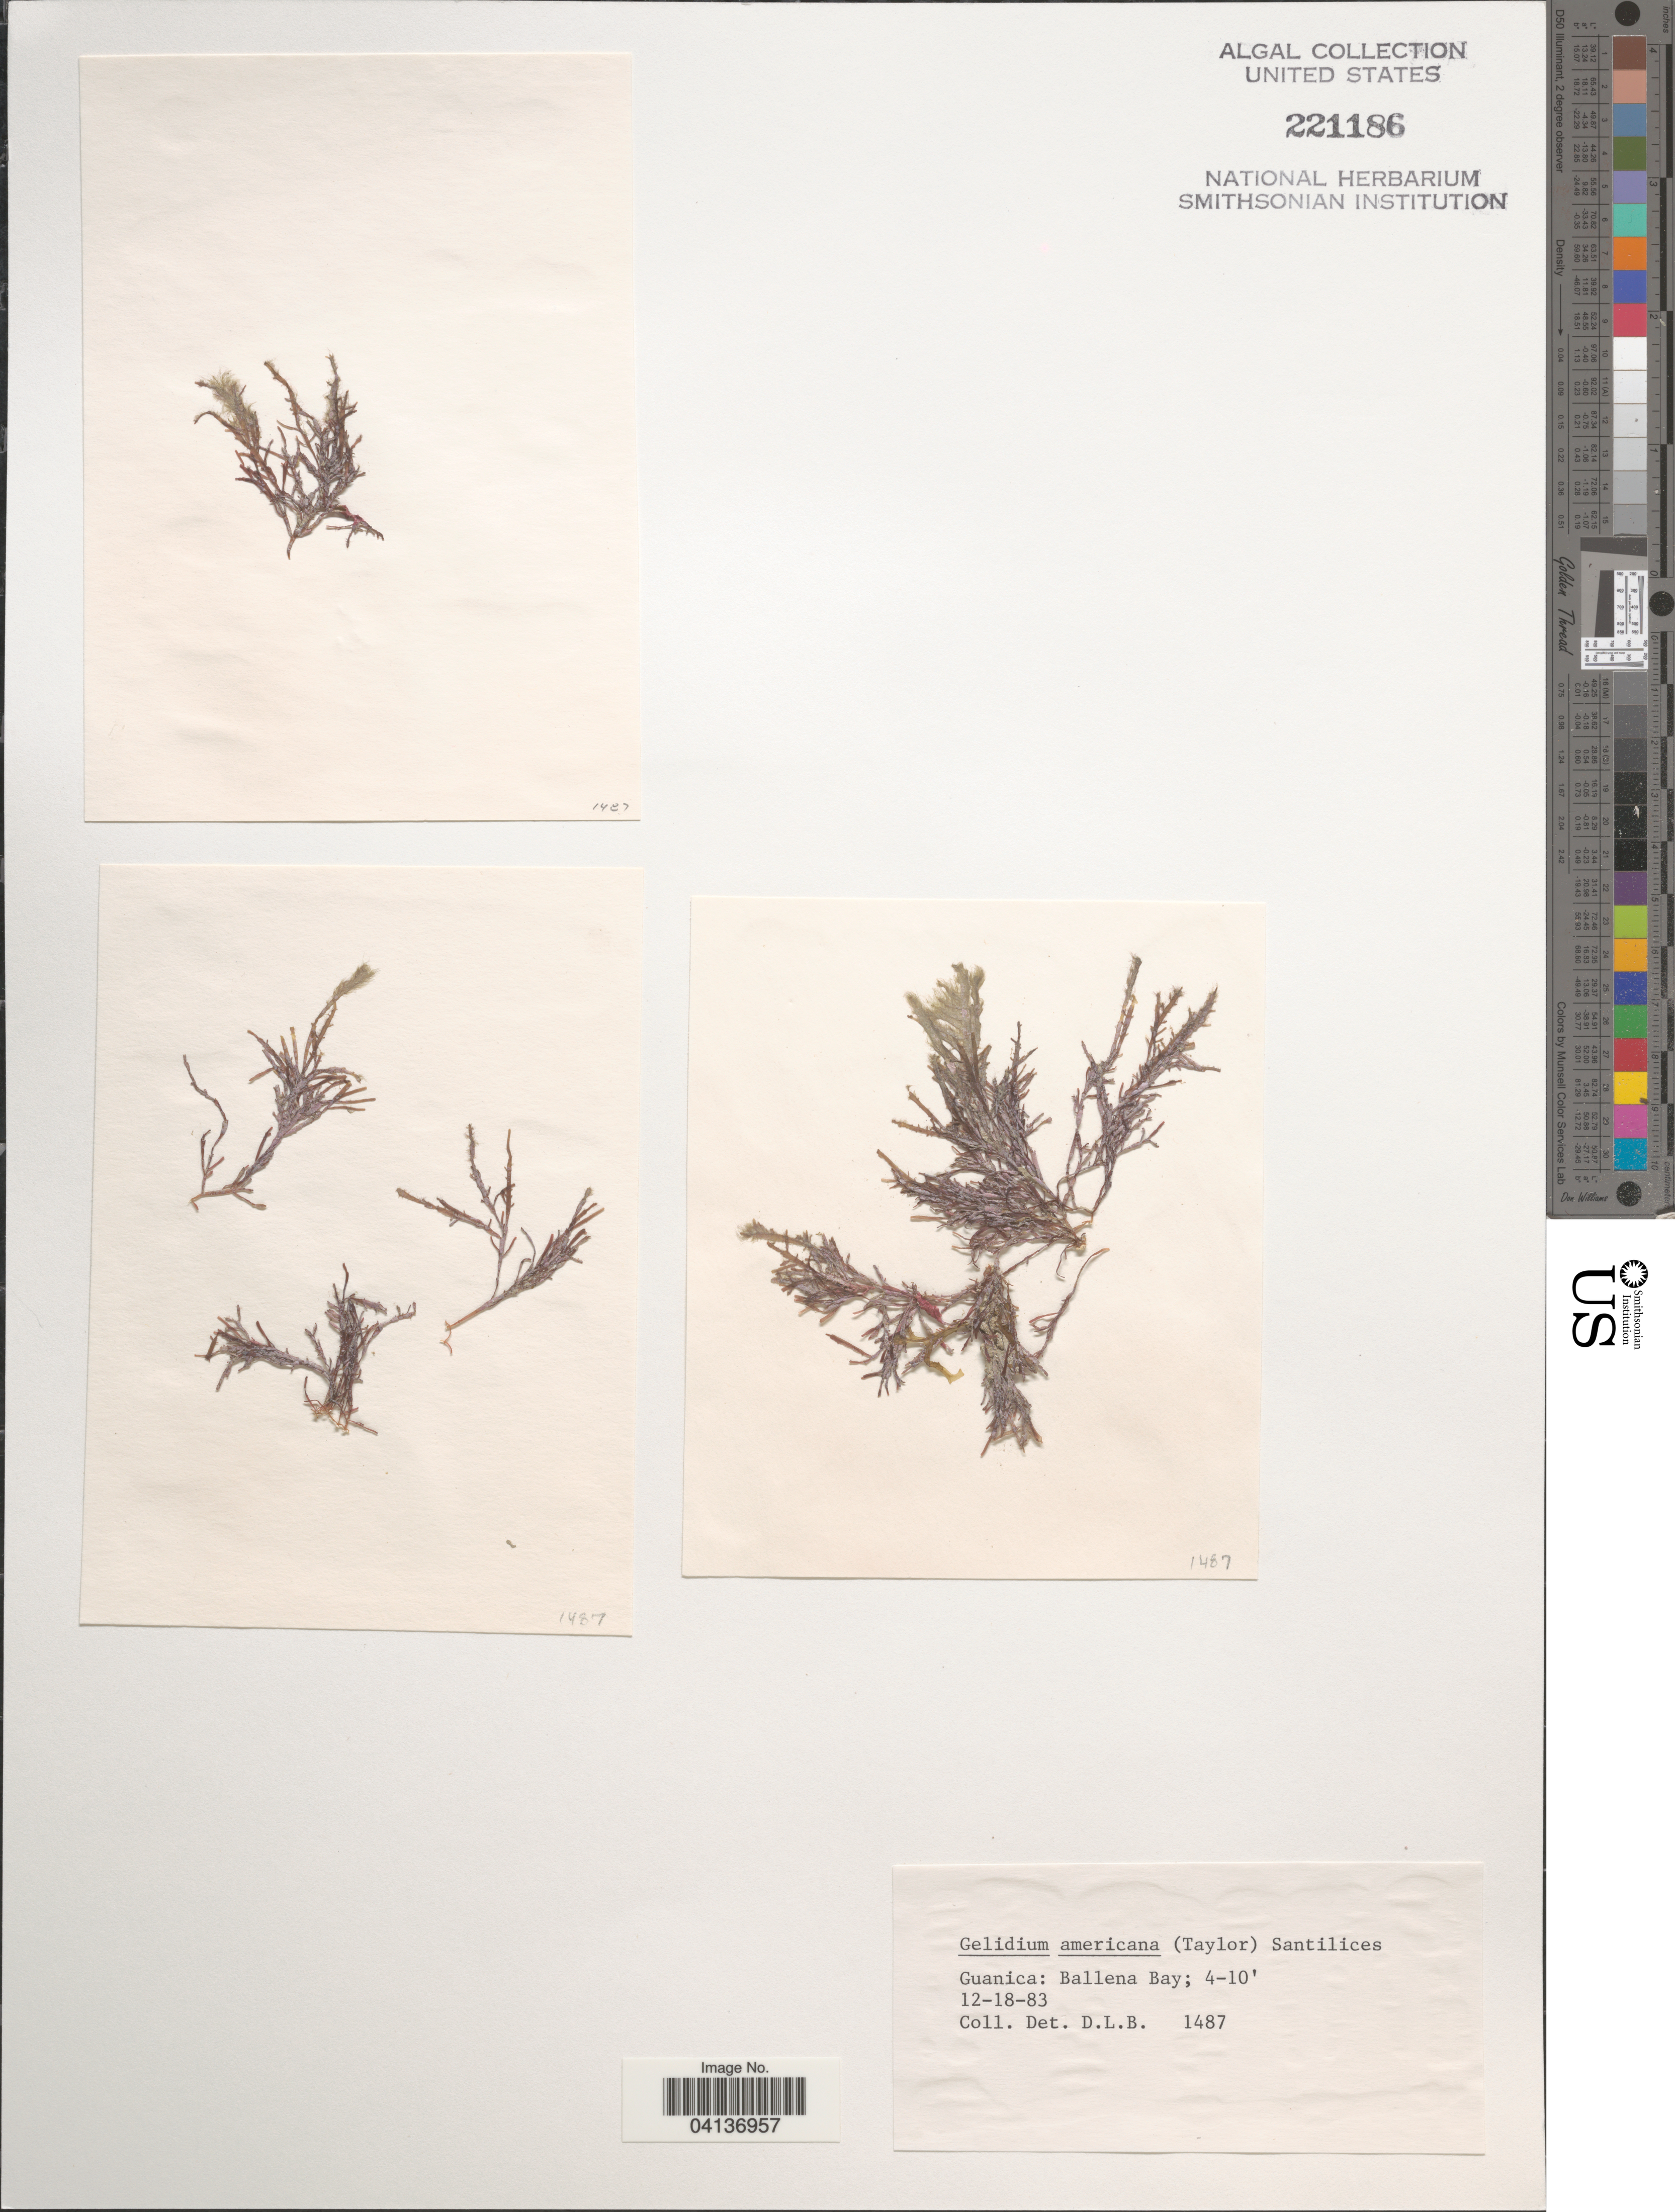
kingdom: Plantae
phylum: Rhodophyta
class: Florideophyceae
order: Gelidiales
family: Gelidiaceae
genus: Gelidium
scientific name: Gelidium americanum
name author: (W.R. Taylor) Santelices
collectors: D. L. B.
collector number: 1487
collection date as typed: Transcribed d/m/y: 18/12/83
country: Puerto Rico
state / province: Guánica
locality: Ballena Bay.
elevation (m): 1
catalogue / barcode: US 221186